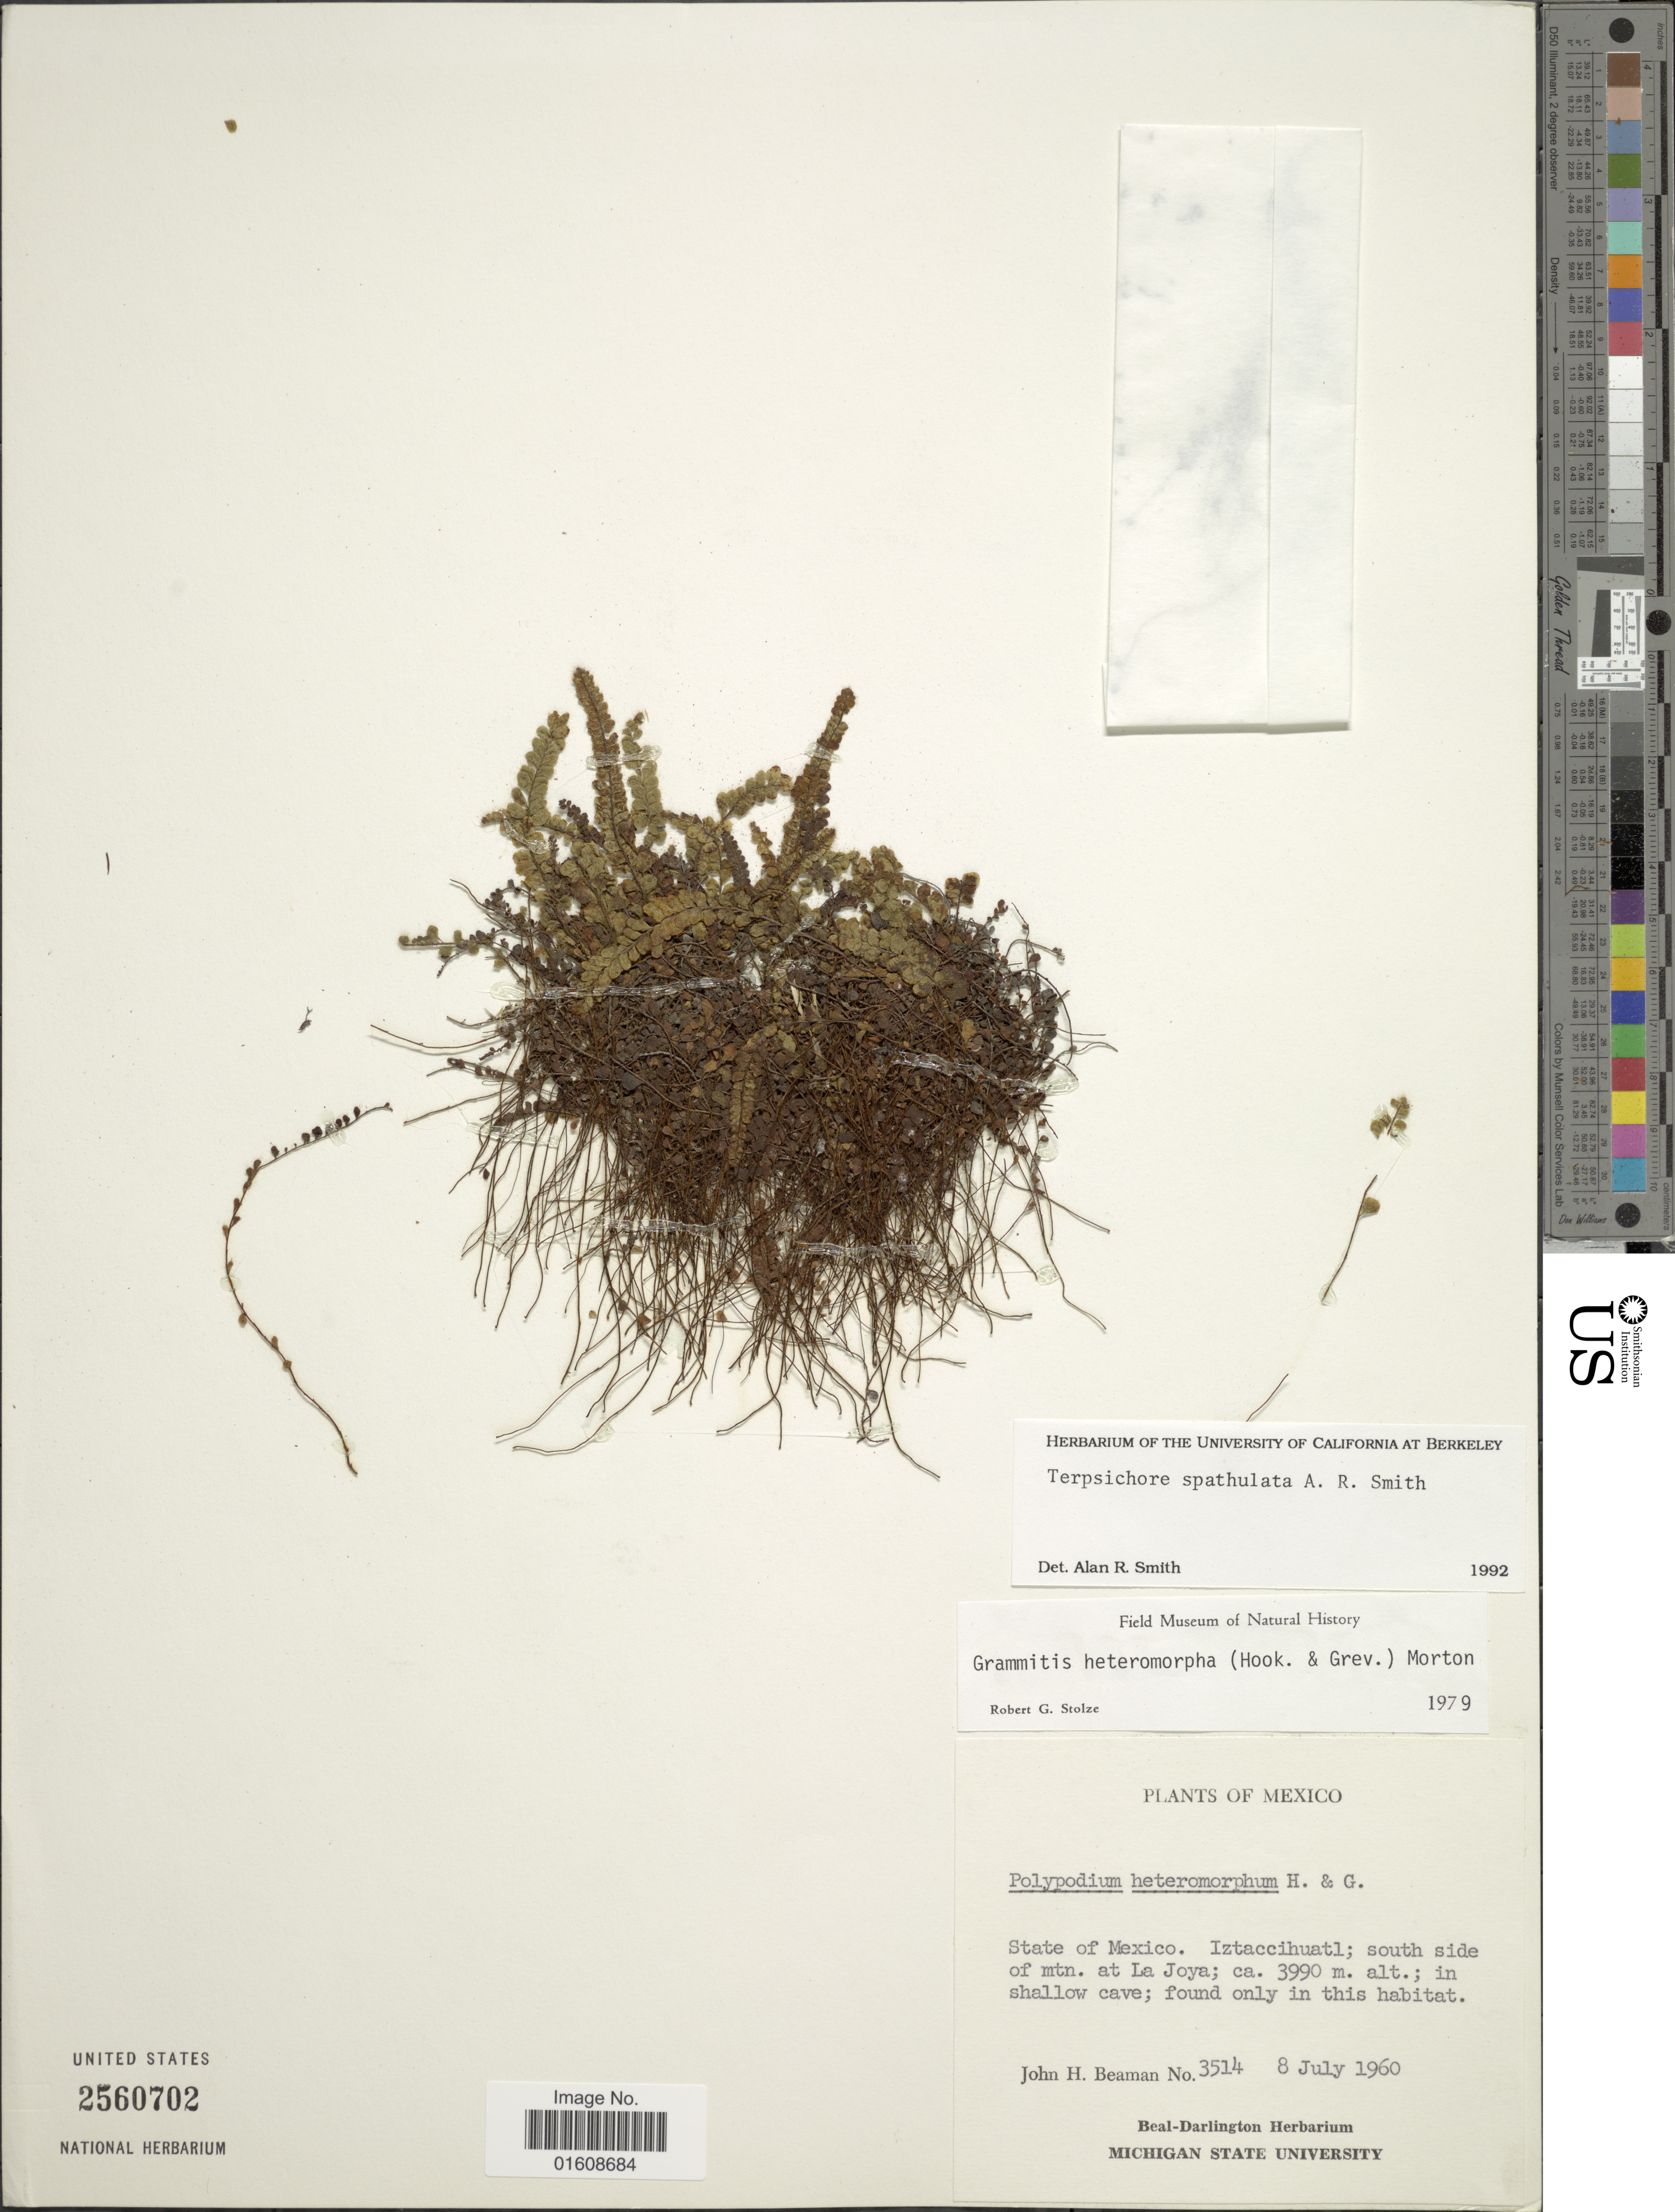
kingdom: Plantae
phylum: Tracheophyta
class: Polypodiopsida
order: Polypodiales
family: Polypodiaceae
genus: Alansmia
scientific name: Alansmia spathulata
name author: (A.R. Sm.) Moguel & M. Kessler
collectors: J. H. Beaman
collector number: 3514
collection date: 1960-07-08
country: Mexico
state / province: México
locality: Iztaccihuatl; south side of mtn. at La joya; in shallow cave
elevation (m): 3990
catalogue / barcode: US 2560702